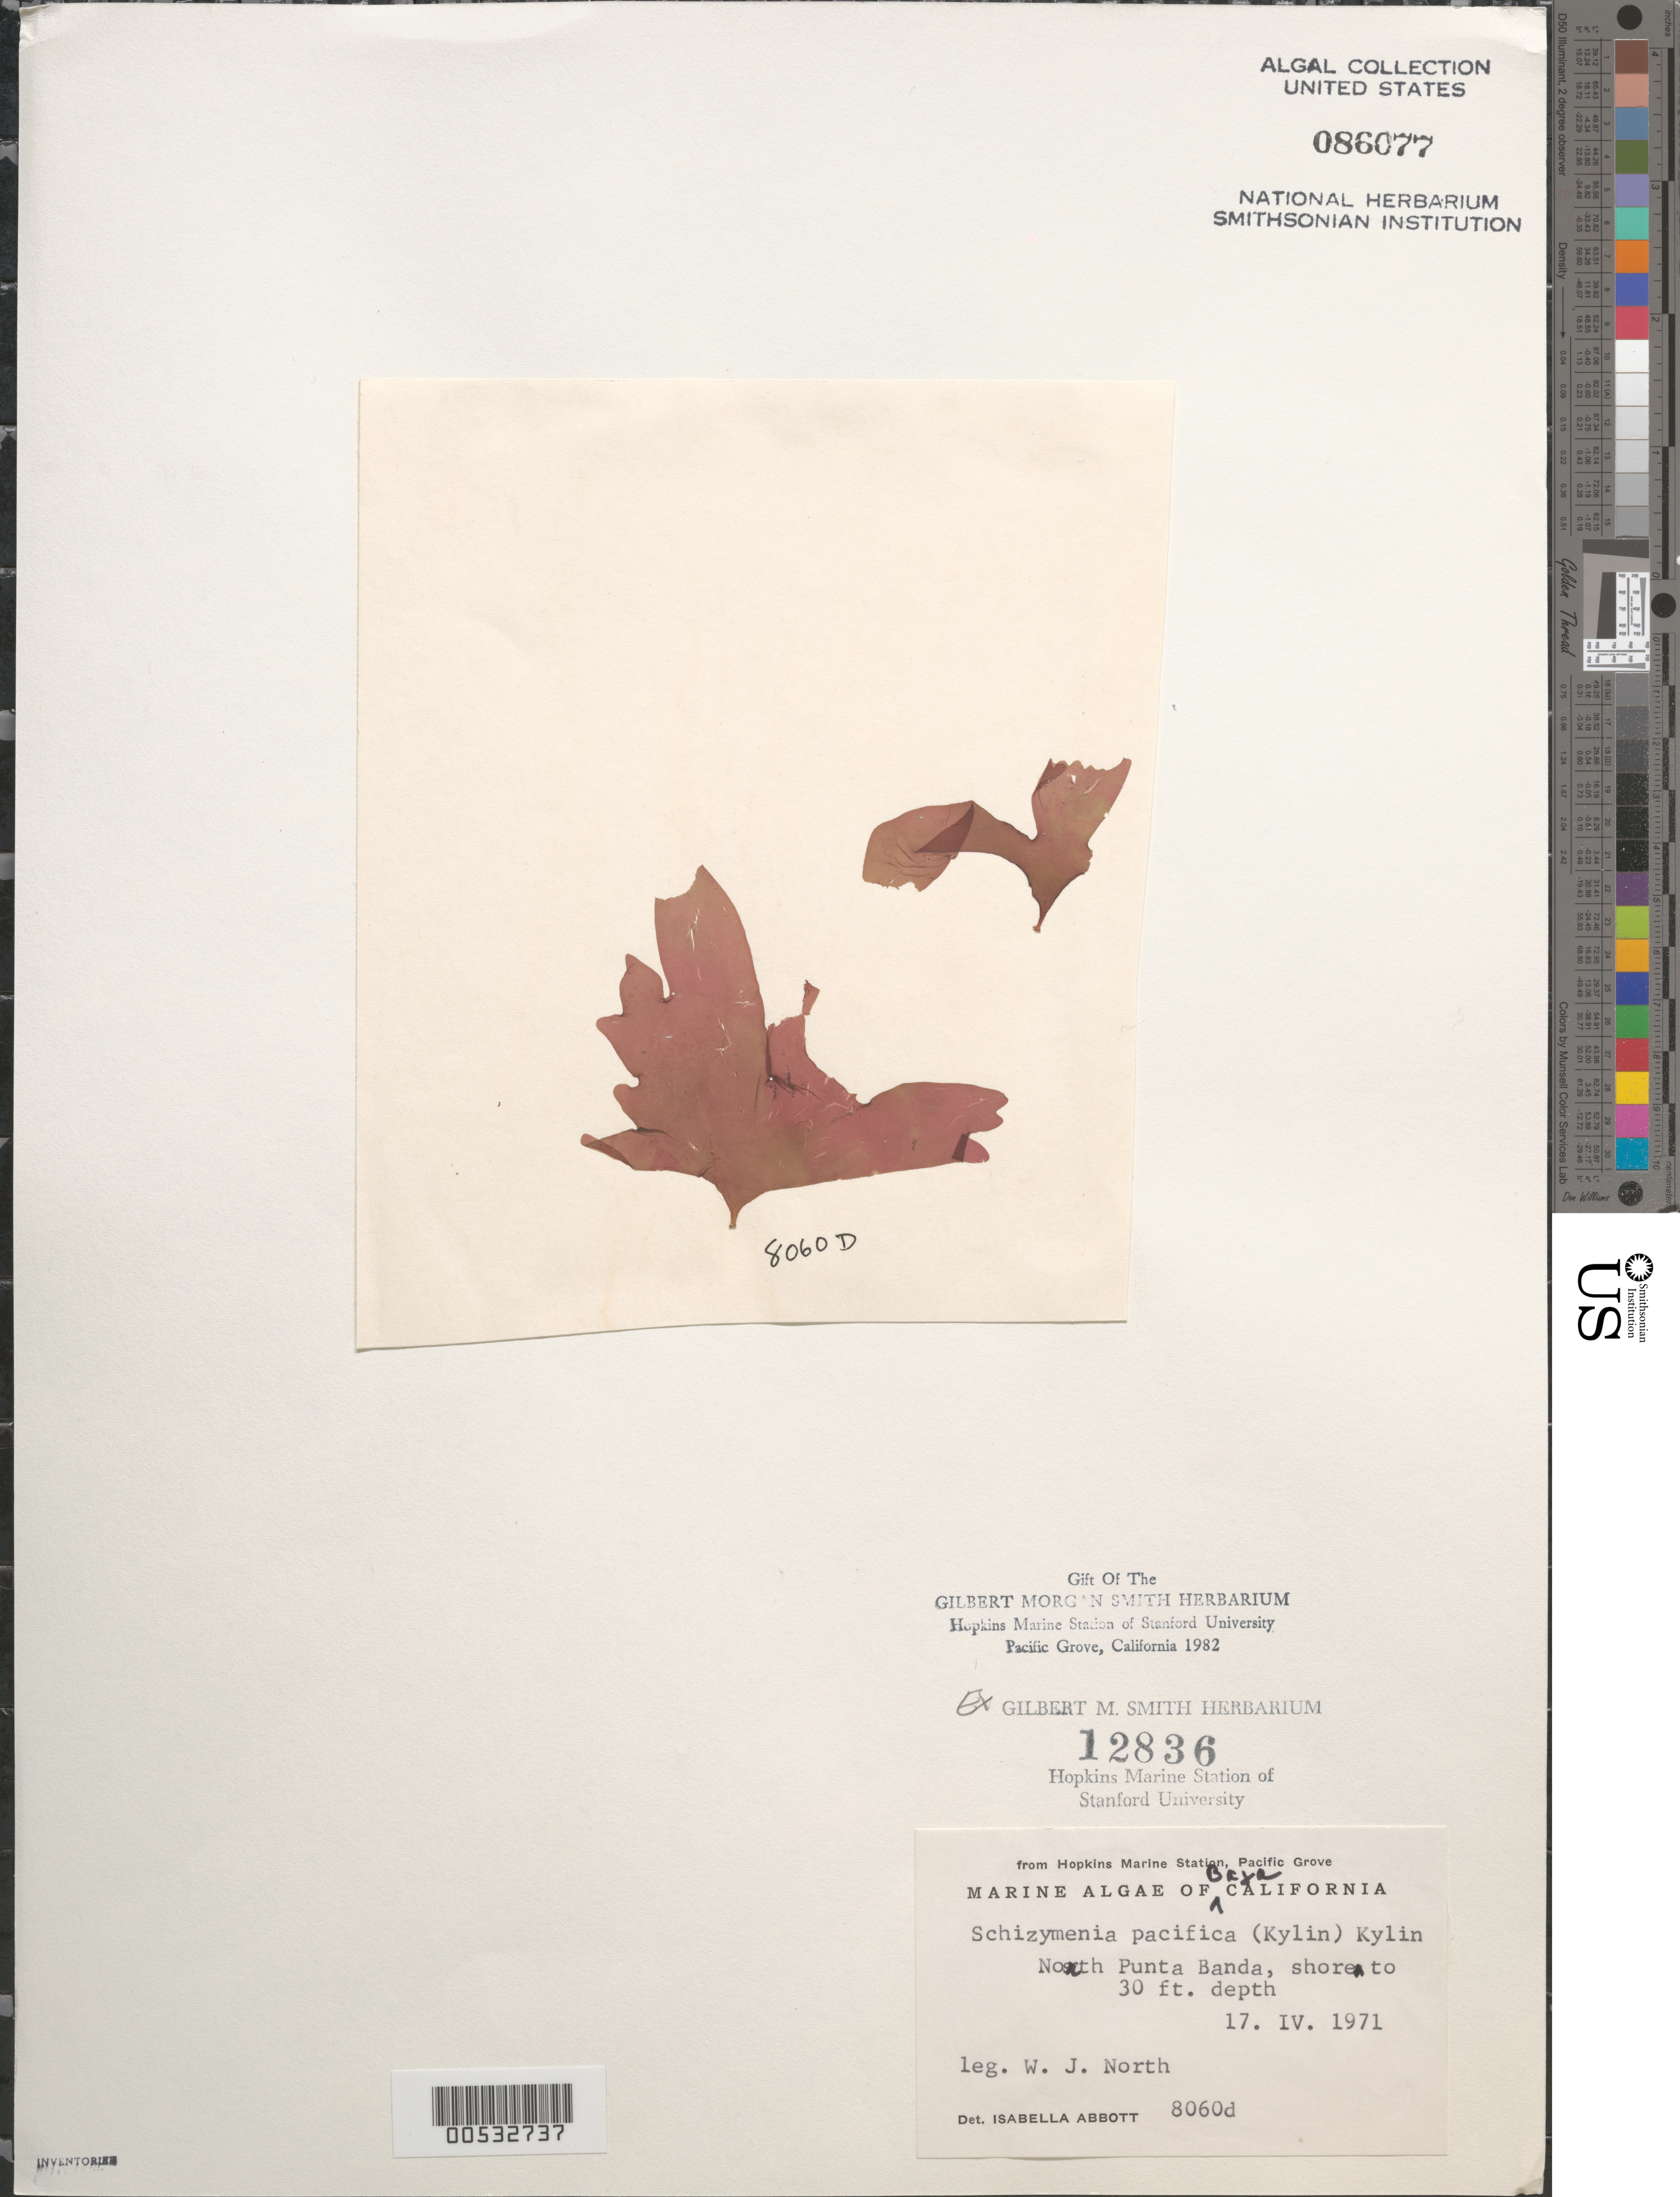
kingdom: Plantae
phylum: Rhodophyta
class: Florideophyceae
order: Nemastomatales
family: Schizymeniaceae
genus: Schizymenia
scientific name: Schizymenia pacifica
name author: (Kylin) Kylin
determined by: Abbott, Isabella A.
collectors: W. North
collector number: IAA 8060d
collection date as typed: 17 Apr 1971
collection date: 1971-04-17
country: Mexico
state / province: Baja California Norte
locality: North Punta Banda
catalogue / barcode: US 86077